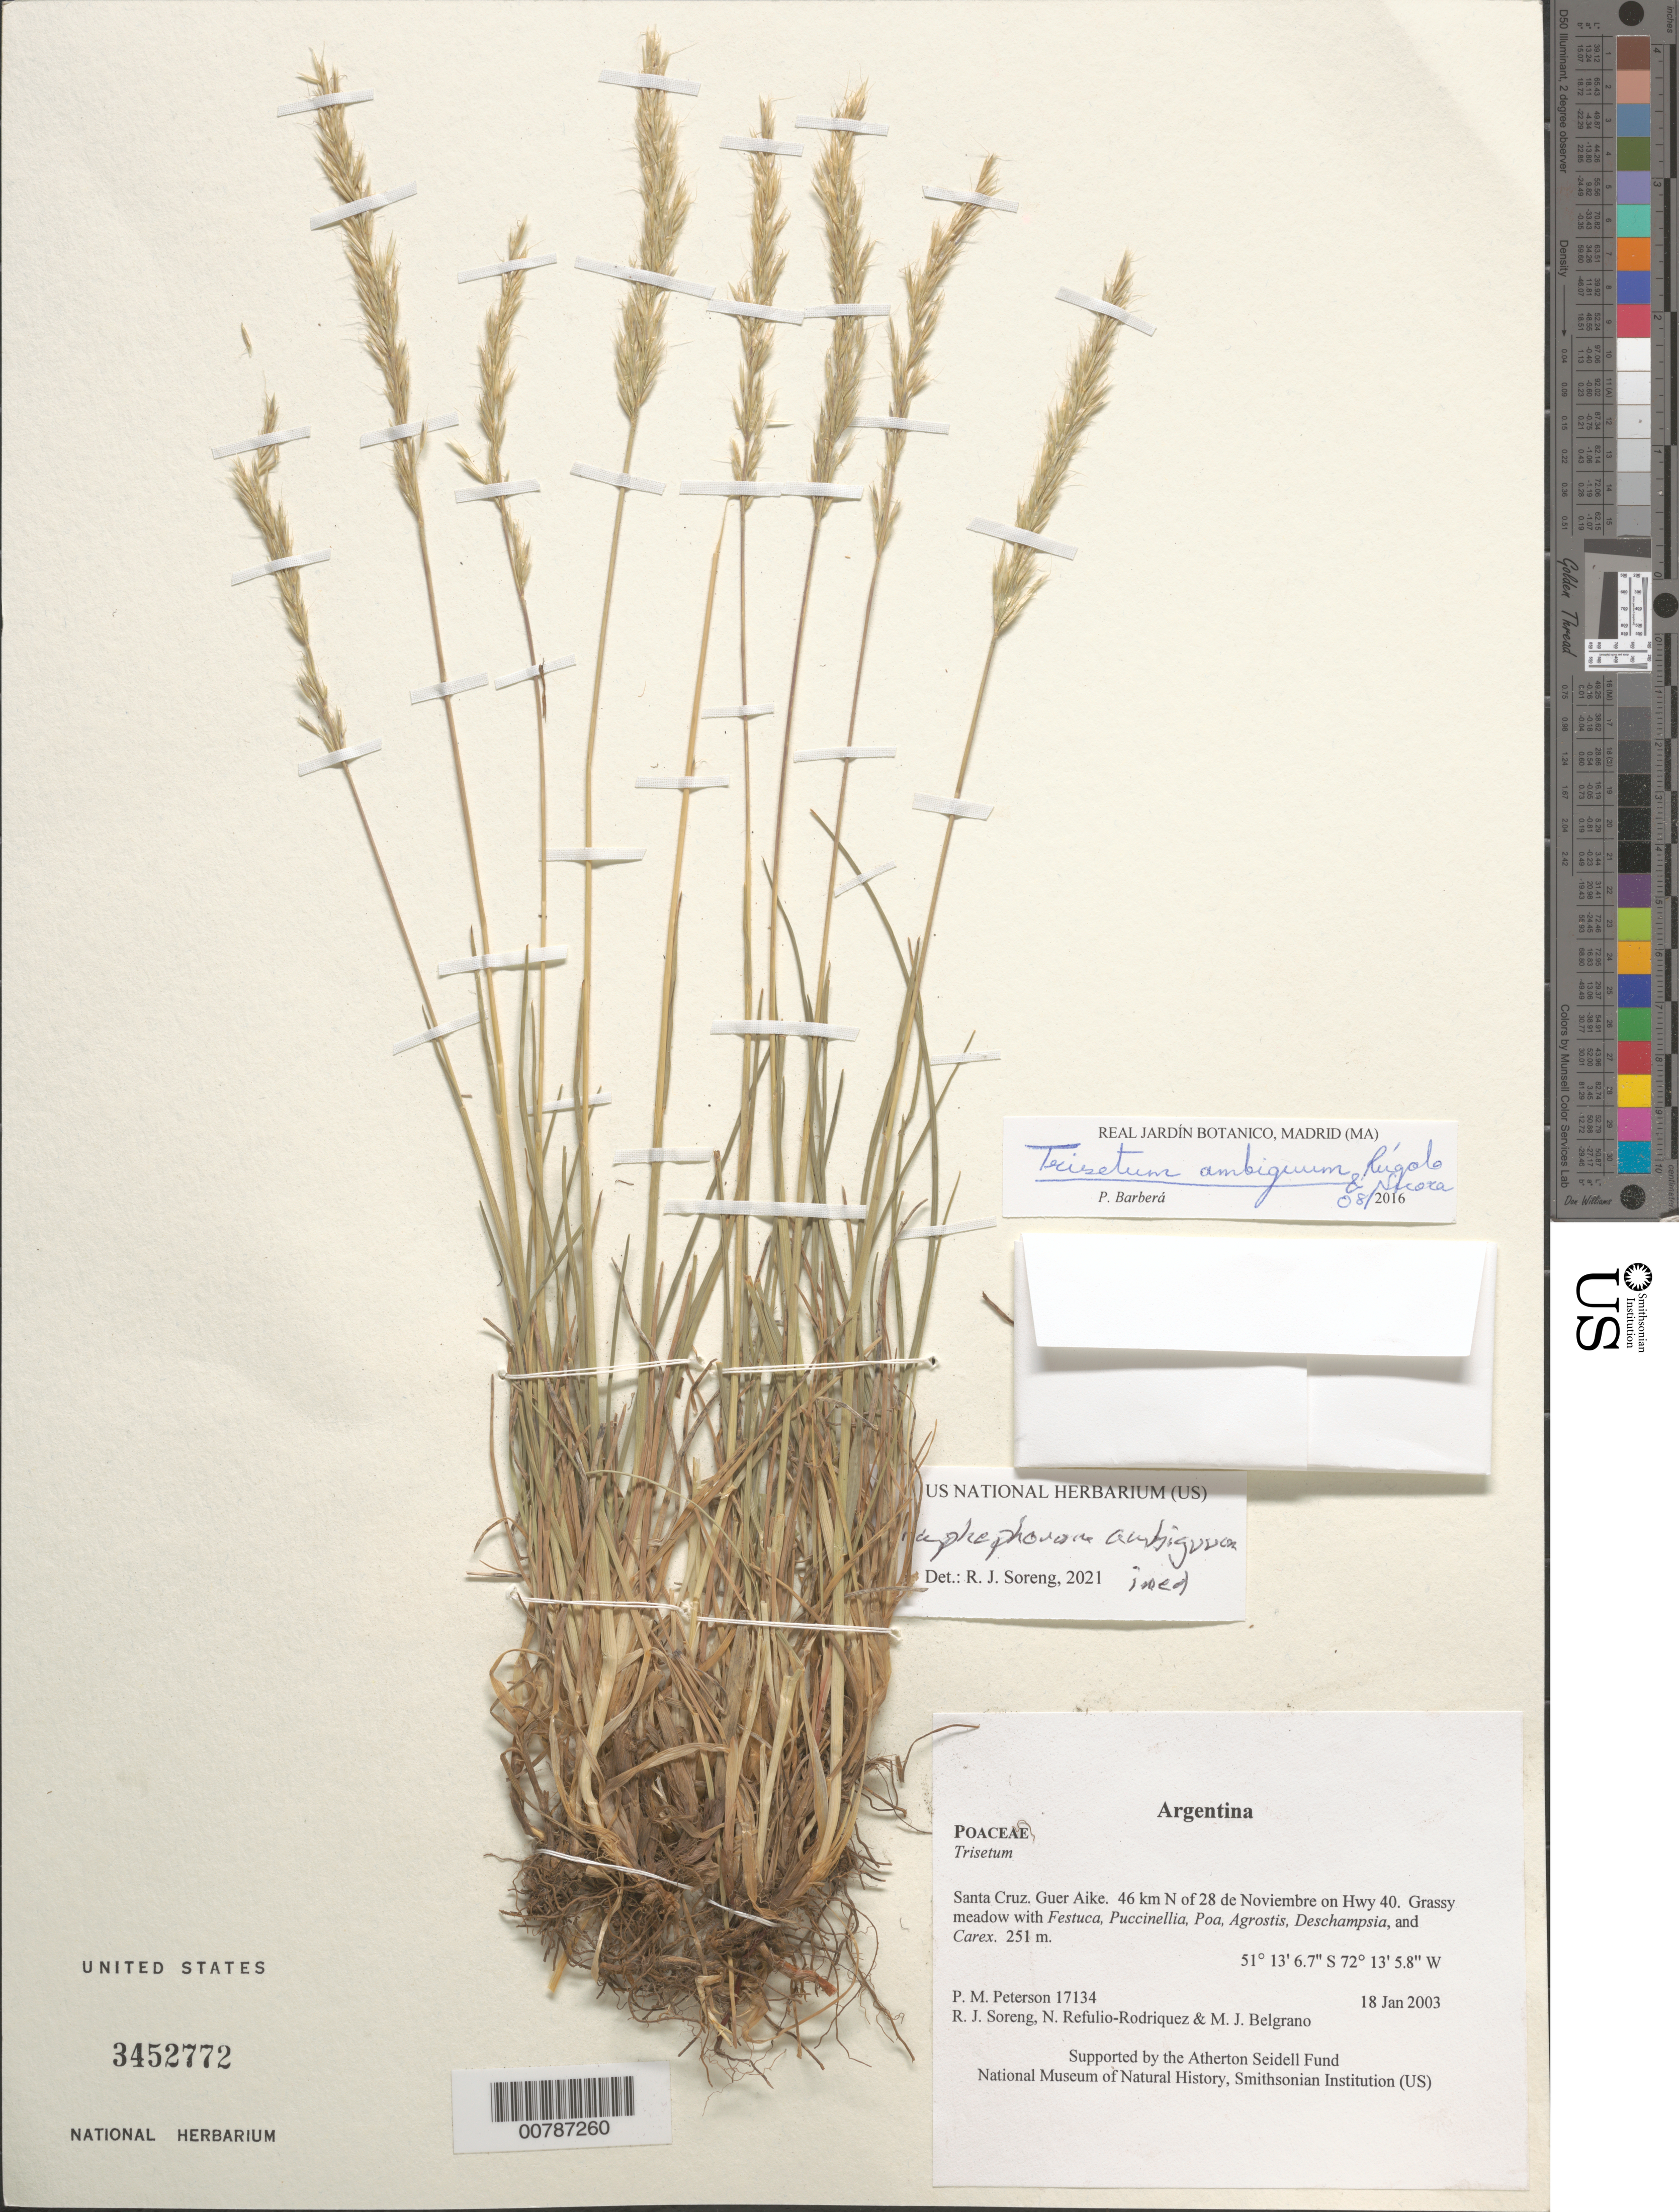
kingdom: Plantae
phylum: Tracheophyta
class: Liliopsida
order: Poales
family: Poaceae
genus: Graphephorum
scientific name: Graphephorum ambiguum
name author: (Rúgolo & Nicora) Barberá & et al.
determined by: Soreng, Robert J., Research Associate (BOT), Smithsonian Institution - National Museum of Natural History (UNITED STATES)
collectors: P. M. Peterson, R. J. Soreng, N. Refulio-Rodríguez & M. Belgrano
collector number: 17134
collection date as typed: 18 Jan 2003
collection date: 2003-01-18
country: Argentina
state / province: Santa Cruz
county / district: Guer Aike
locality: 46 km N of 28 de Noviembre on Hwy 40. Grassy meadow with Festuca, Puccinellia, Poa, Agrostis, Deschampsia, and Carex.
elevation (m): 251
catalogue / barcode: US 3452772